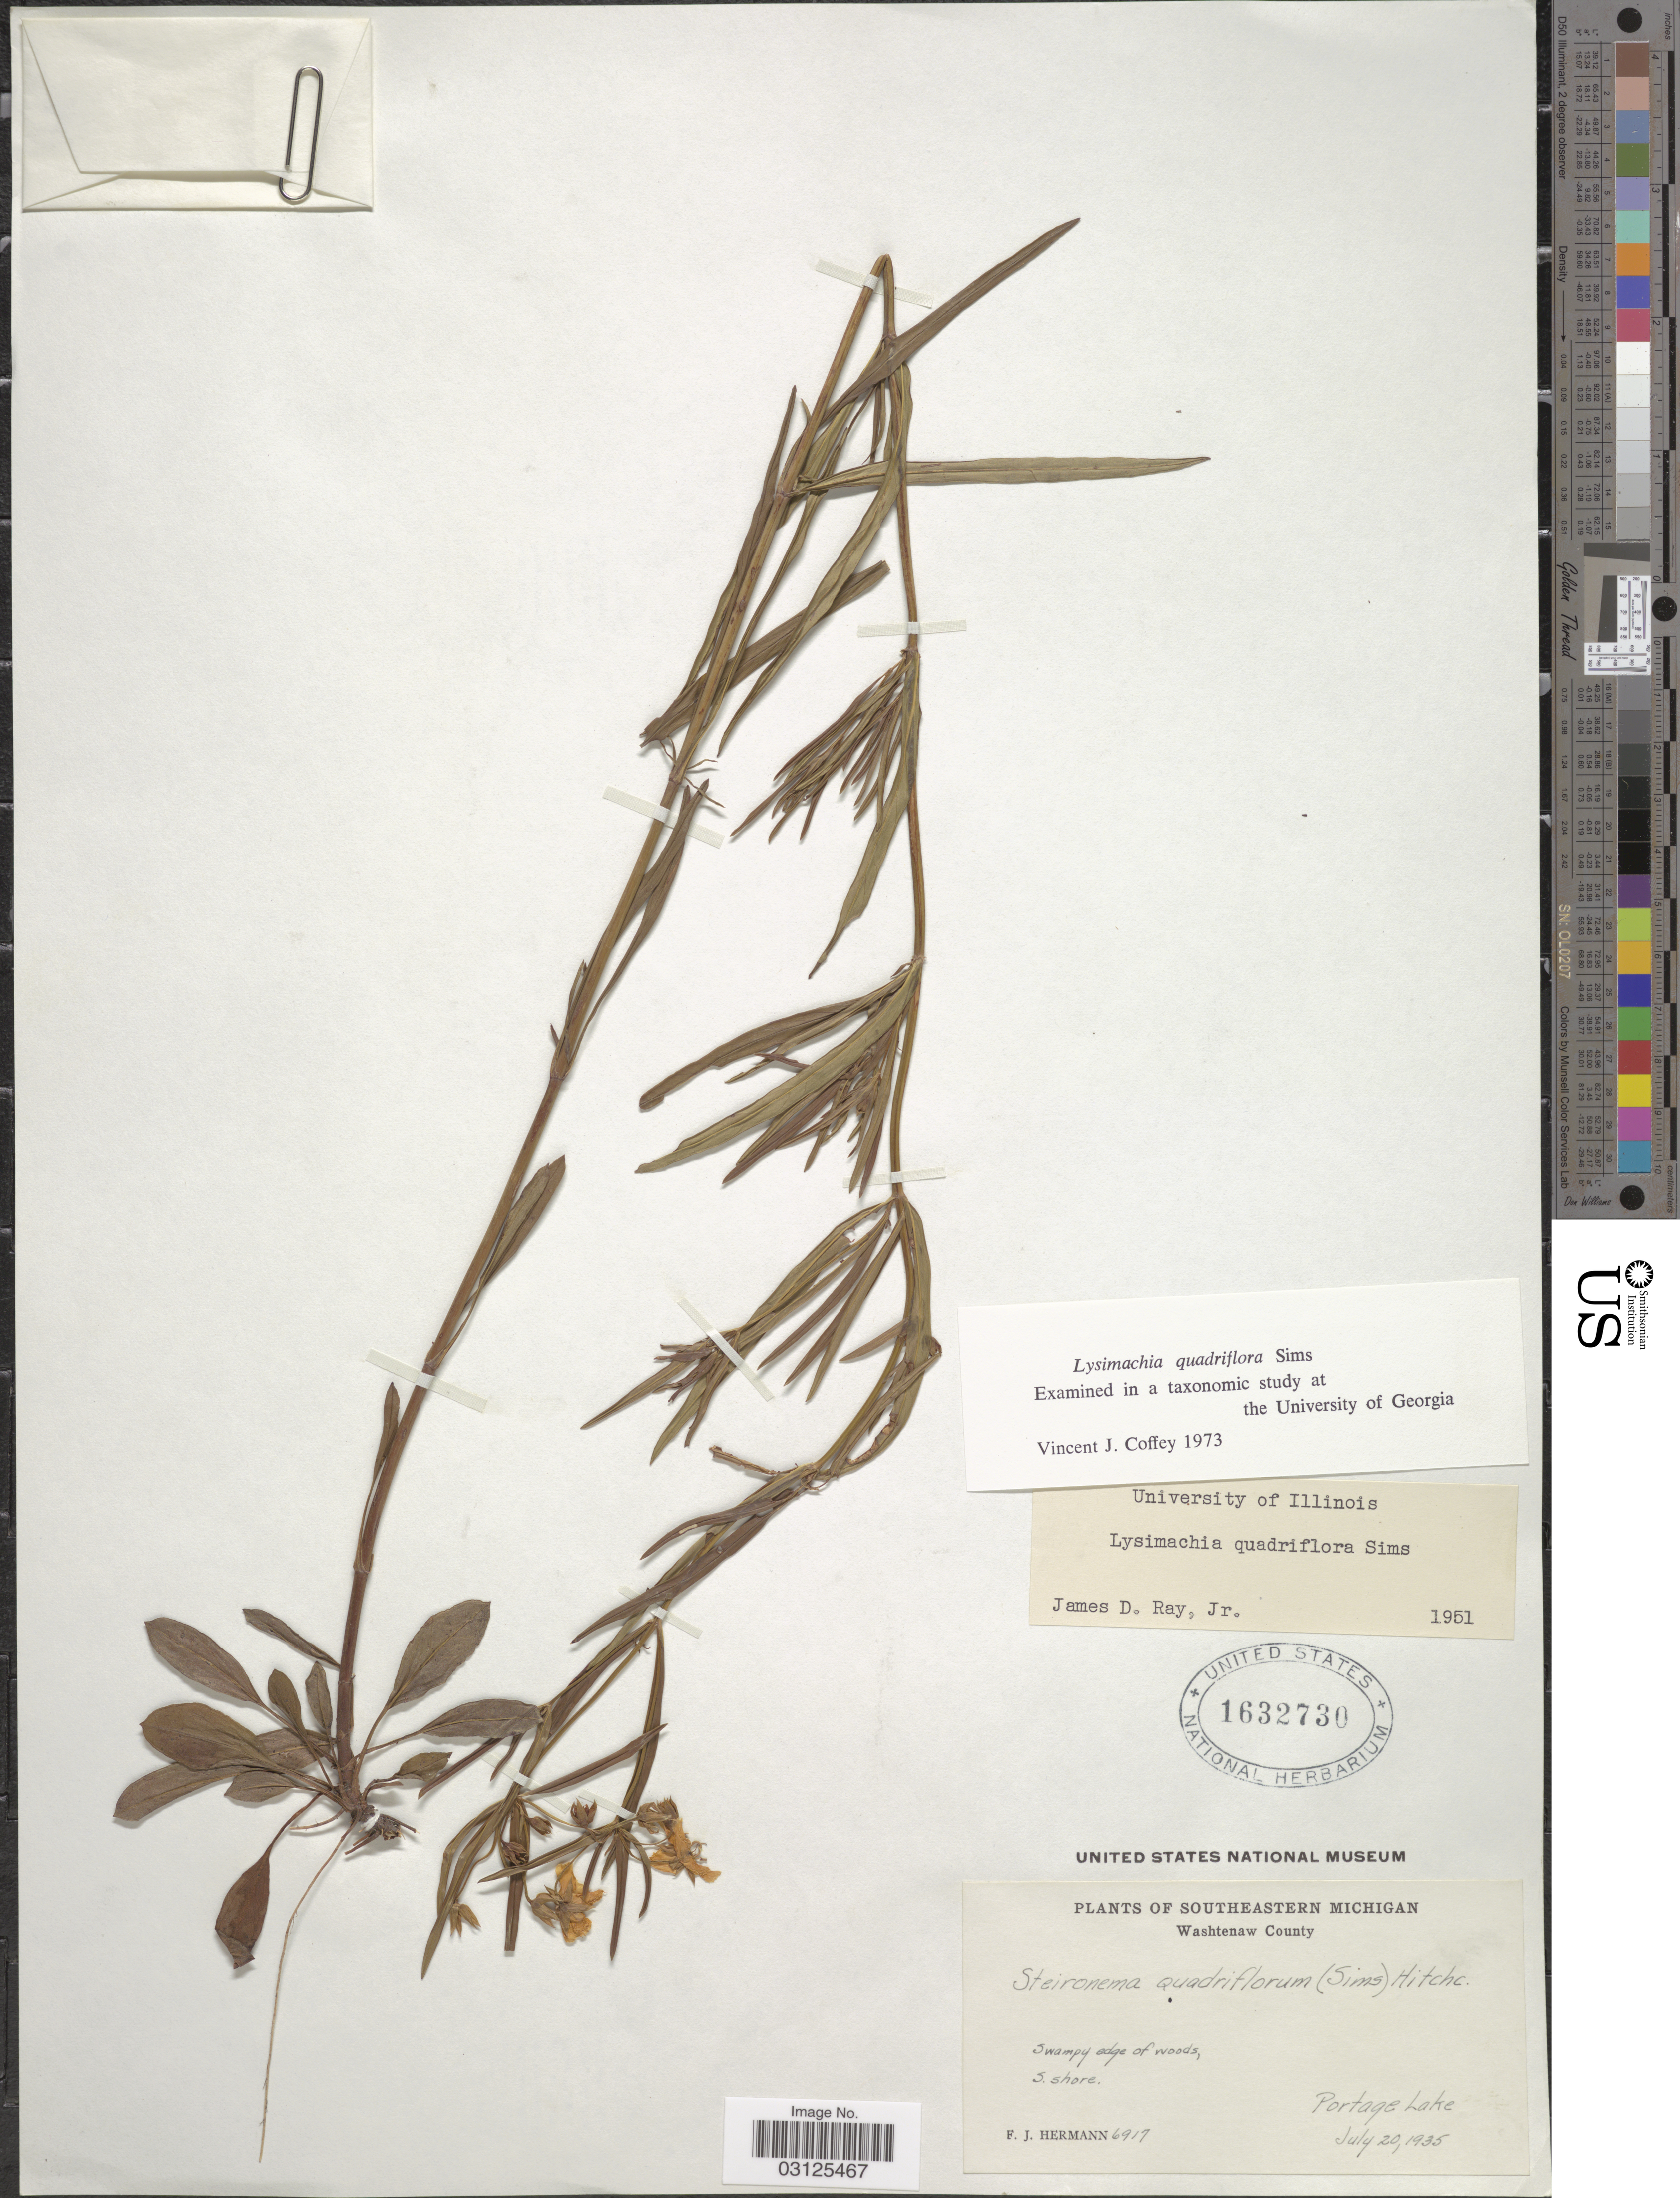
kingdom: Plantae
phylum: Tracheophyta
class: Magnoliopsida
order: Ericales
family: Primulaceae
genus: Steironema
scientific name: Steironema quadriflorum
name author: (Sims) Hitchc.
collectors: F. J. Hermann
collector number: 6917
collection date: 1935-07-20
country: United States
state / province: Michigan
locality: Southeastern Michigan, Washtenaw County, Portage Lake, S. shore.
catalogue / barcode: US 1632730